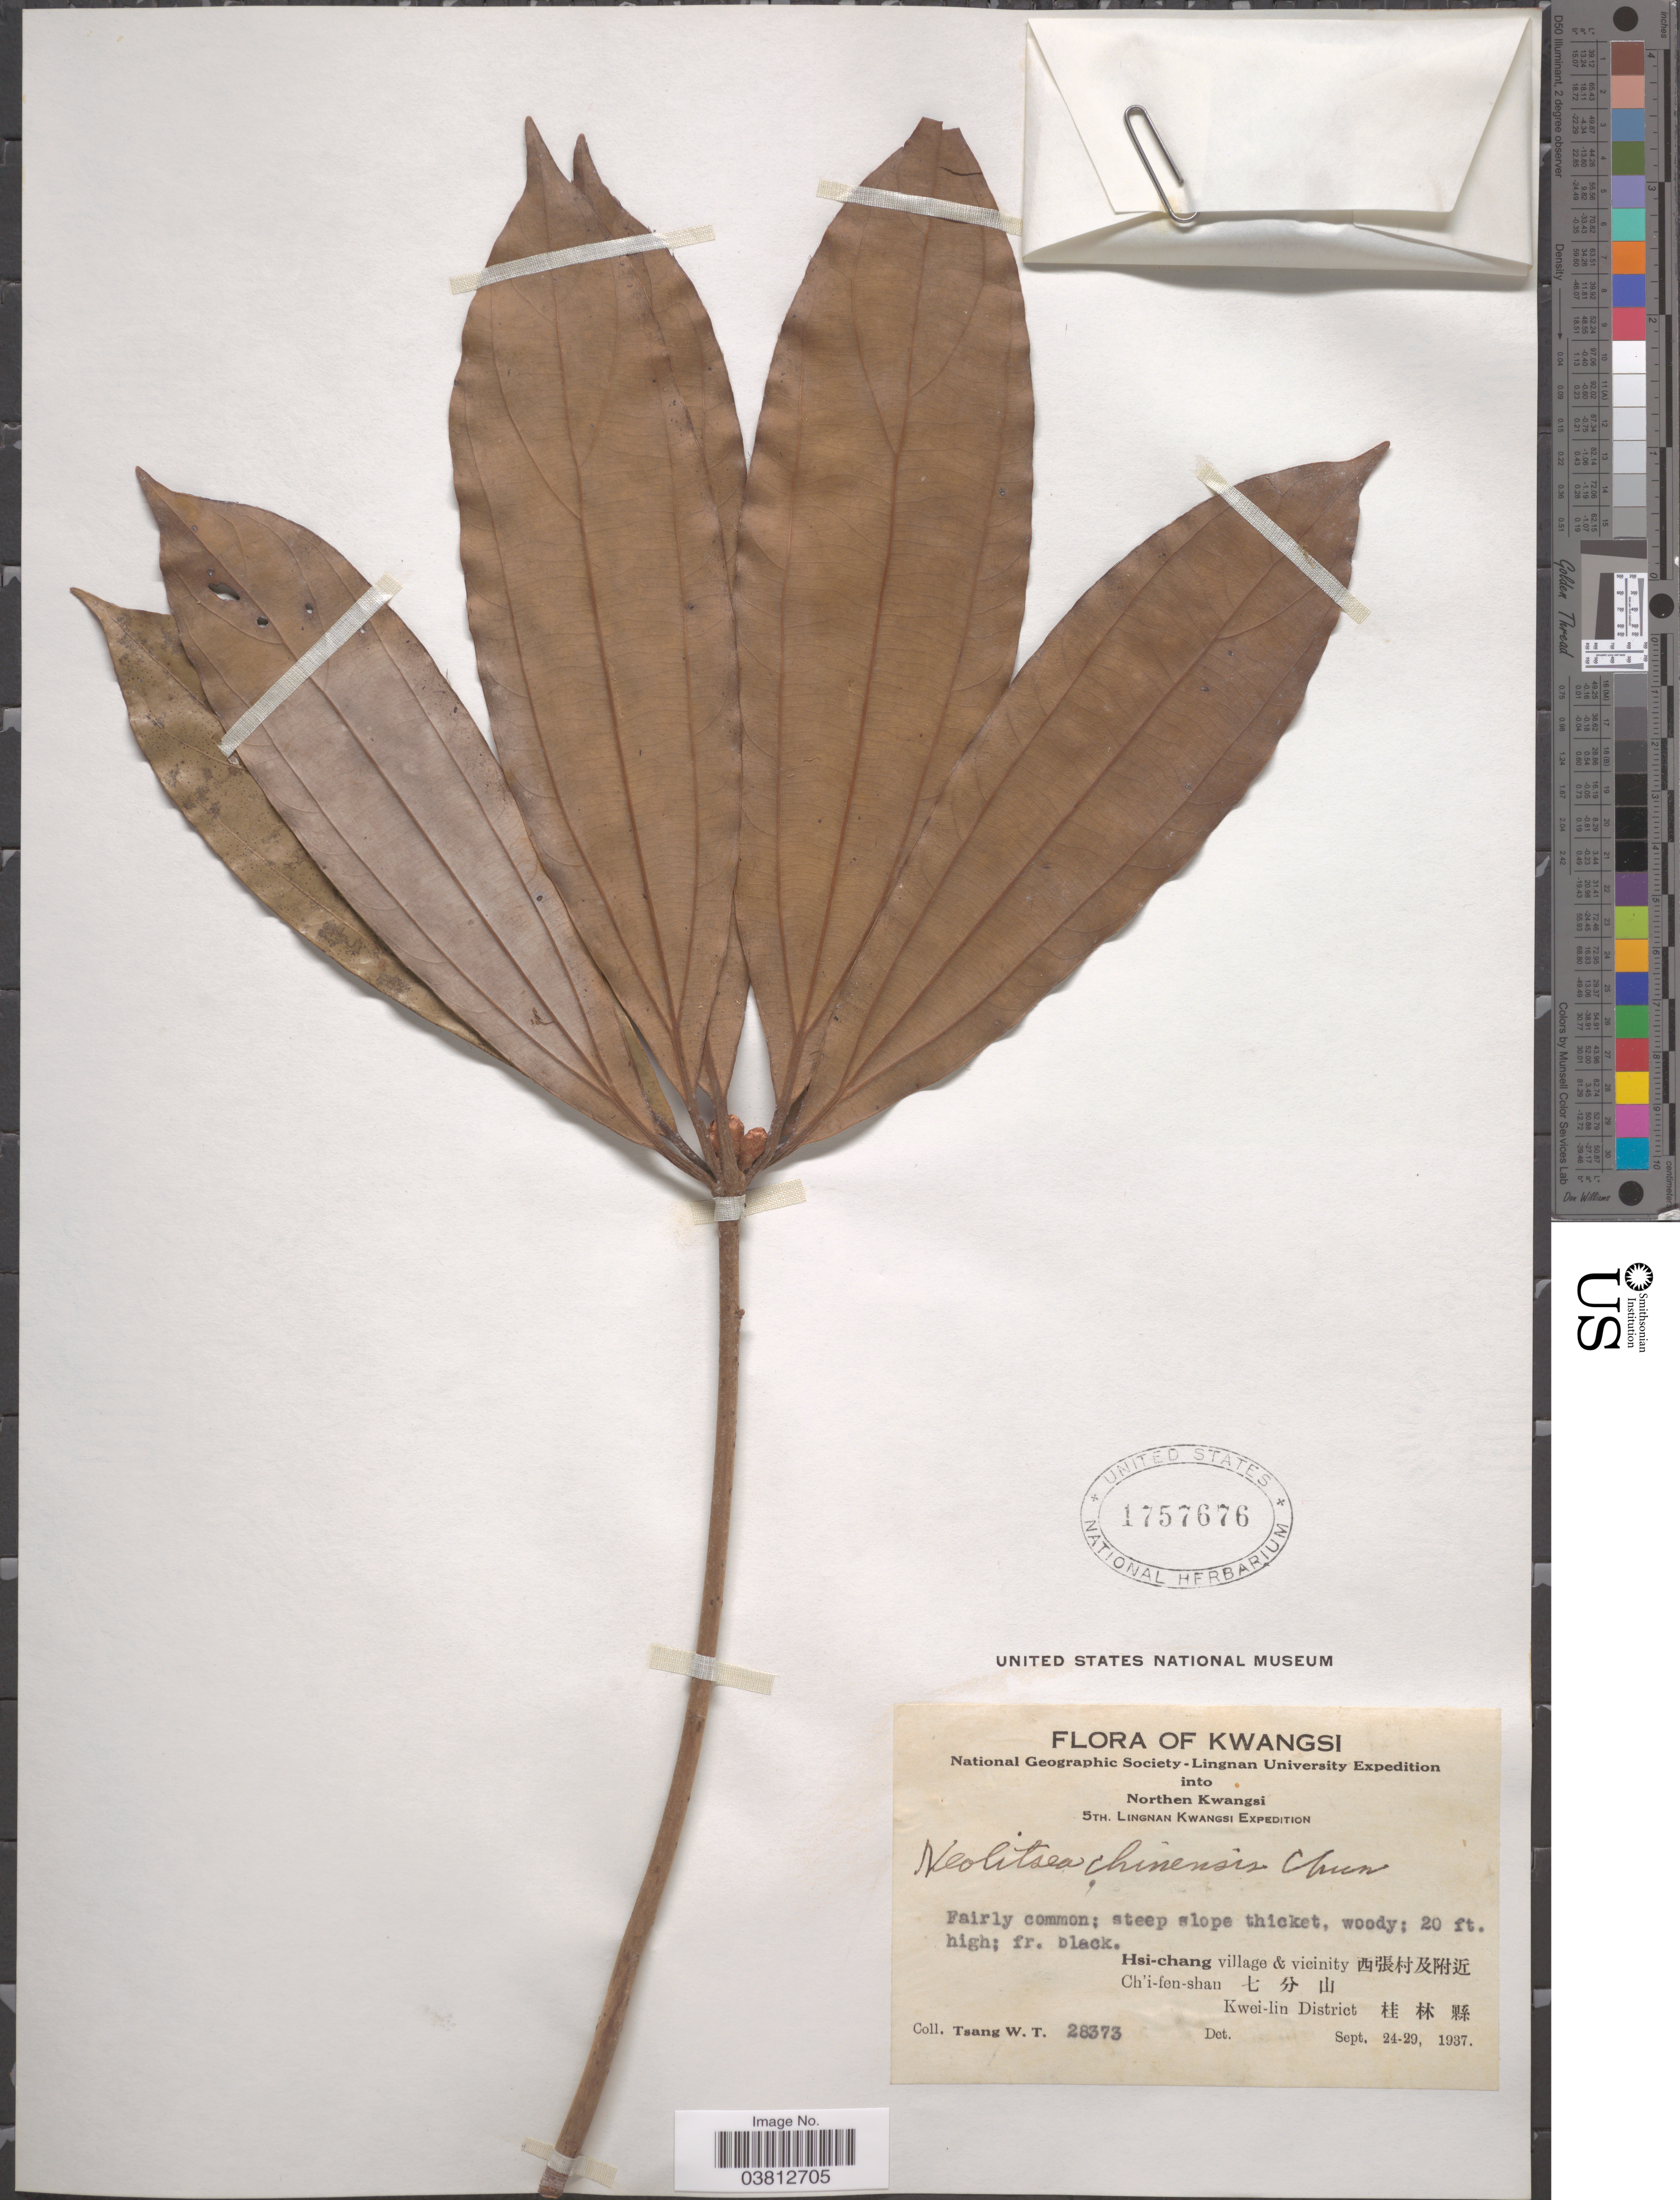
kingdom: Plantae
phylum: Tracheophyta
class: Magnoliopsida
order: Laurales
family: Lauraceae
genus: Neolitsea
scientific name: Neolitsea chinensis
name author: Chun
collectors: W. T. Tsang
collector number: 28373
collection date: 1937-09-24/1937-09-29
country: China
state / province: Guangxi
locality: Kwangsi. Northern Kwangsi. Hsi-chang village & vicinity X. Ch'i-fen-shan X. Kwei-lin District X.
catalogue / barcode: US 1757676